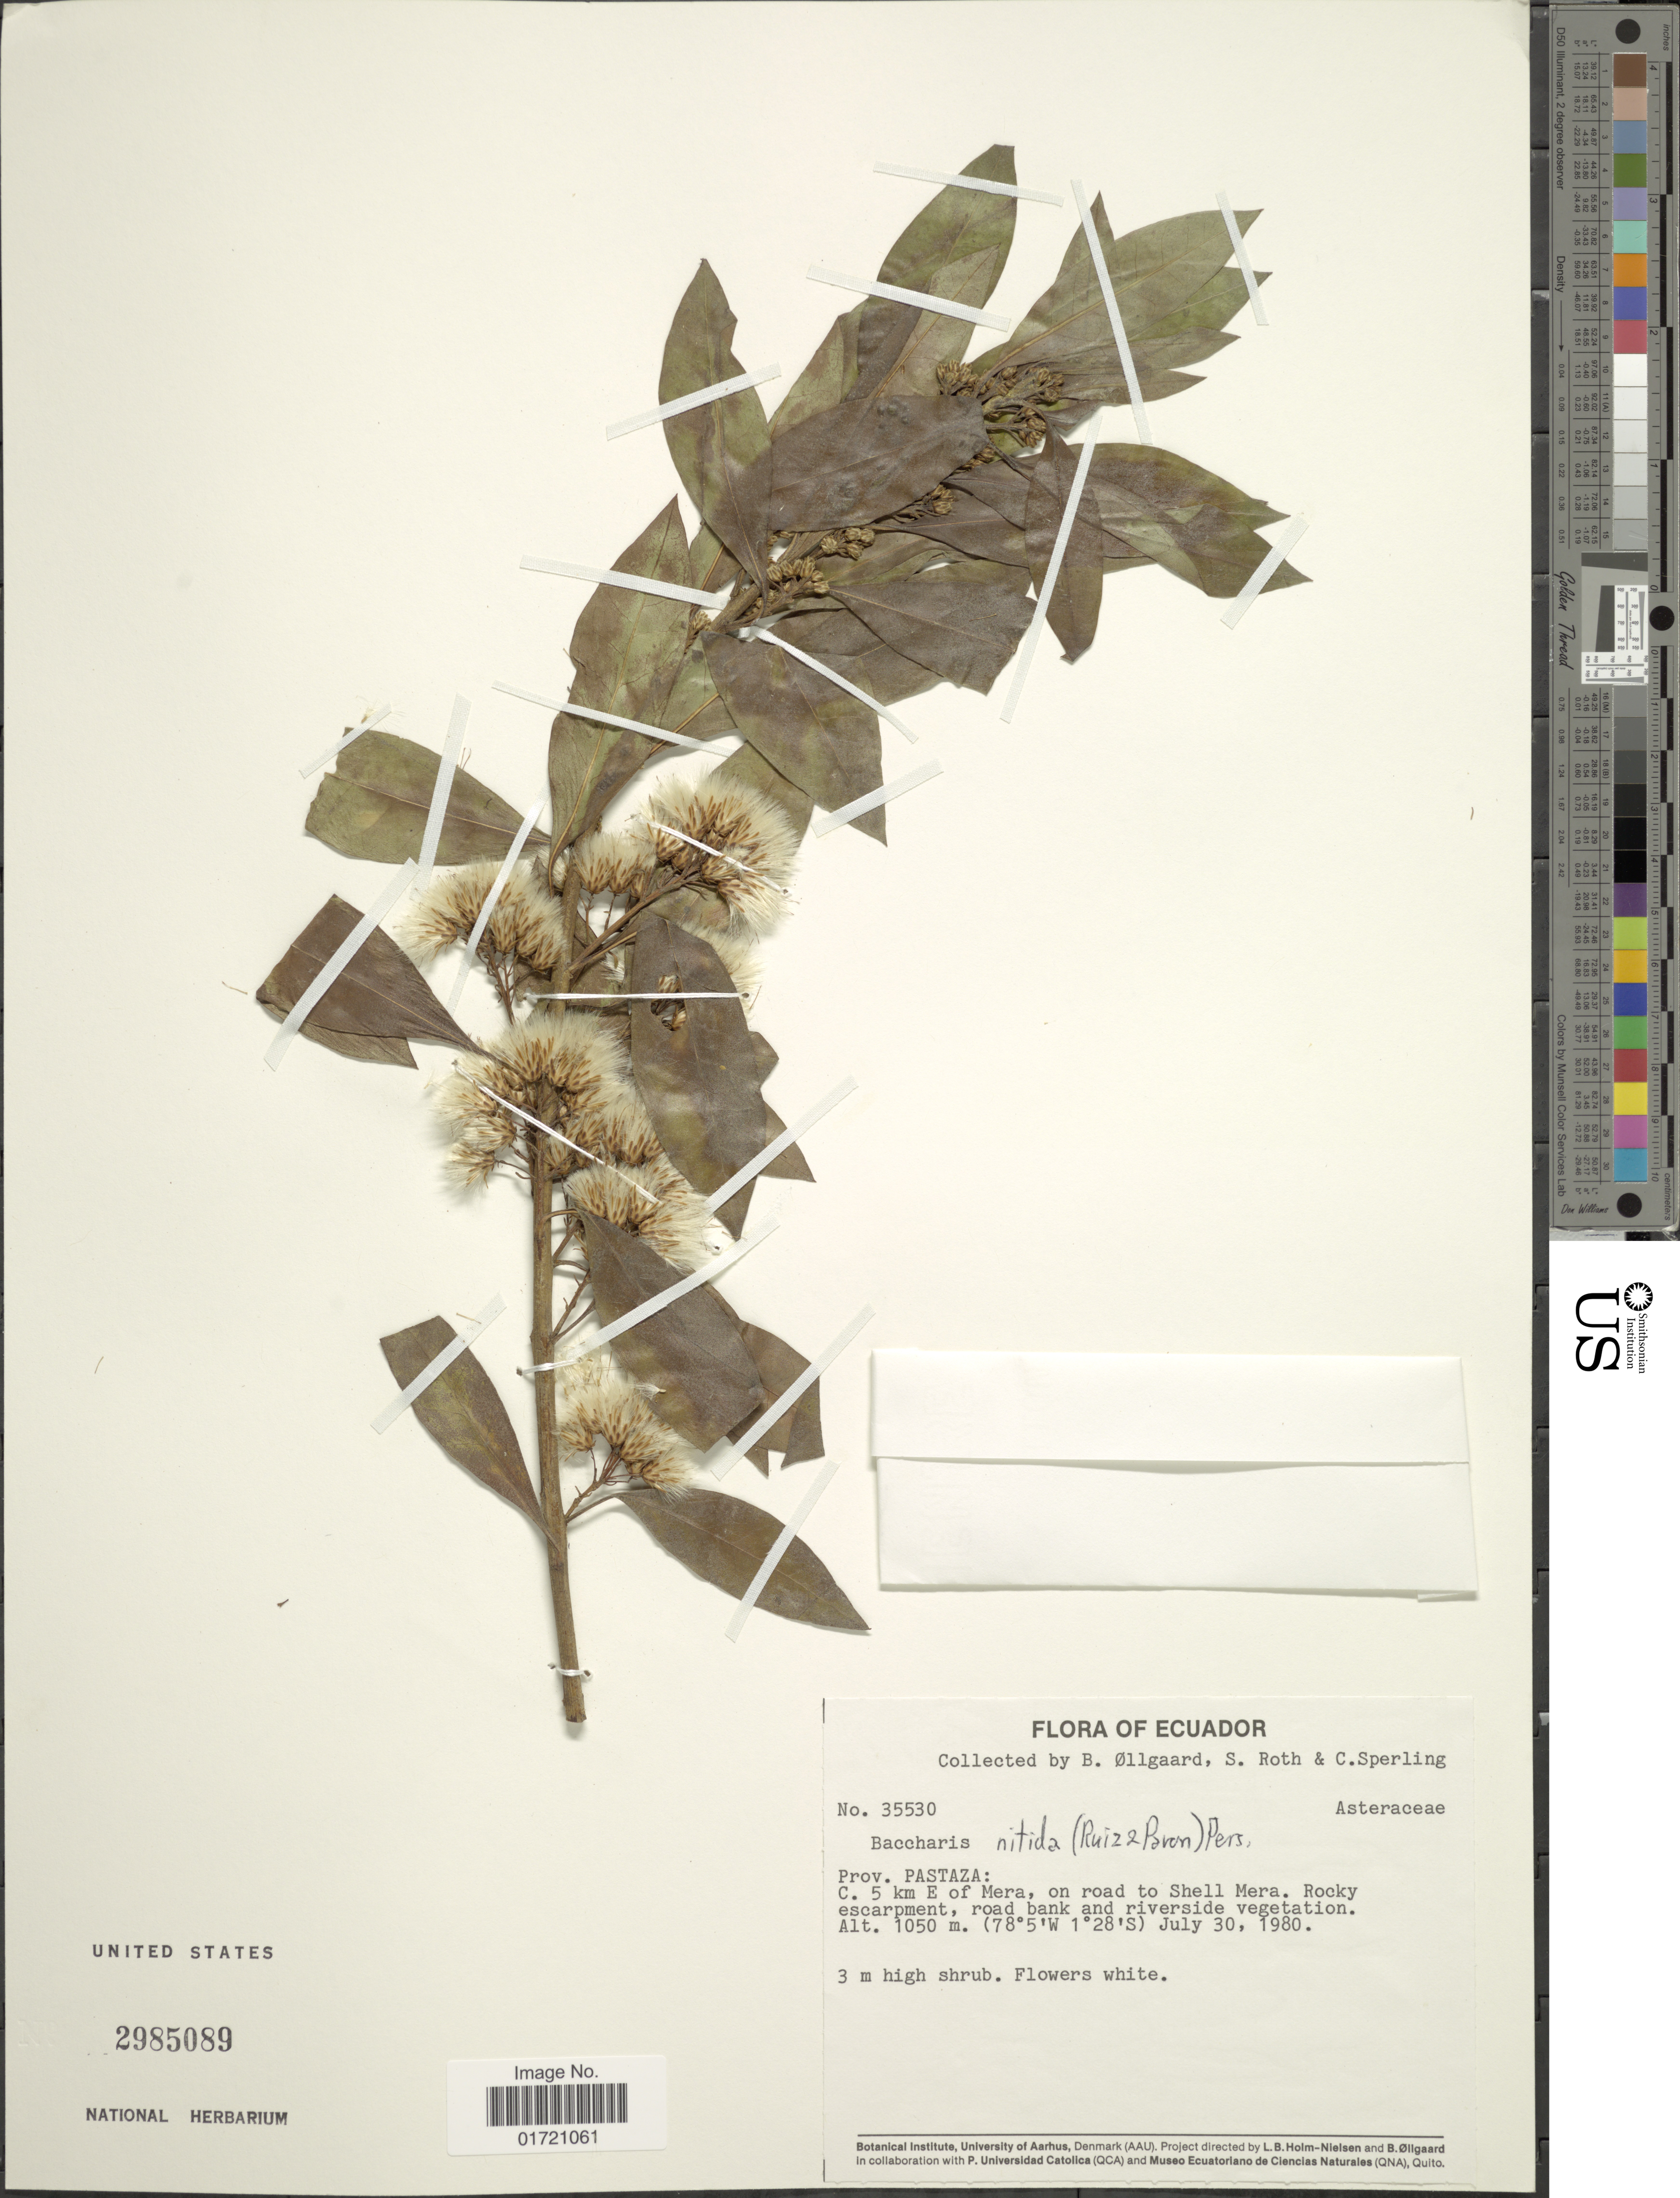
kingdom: Plantae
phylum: Tracheophyta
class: Magnoliopsida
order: Asterales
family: Asteraceae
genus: Baccharis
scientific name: Baccharis nitida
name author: (Ruiz & Pav.) Pers.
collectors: B. Øllgaard, S. Roth & C. Sperling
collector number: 35530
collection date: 1980-07-30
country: Ecuador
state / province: Pastaza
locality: Prov. Pastaza: C. 5 km E of Mera, on road to Shell Mera.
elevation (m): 1050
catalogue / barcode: US 2985089